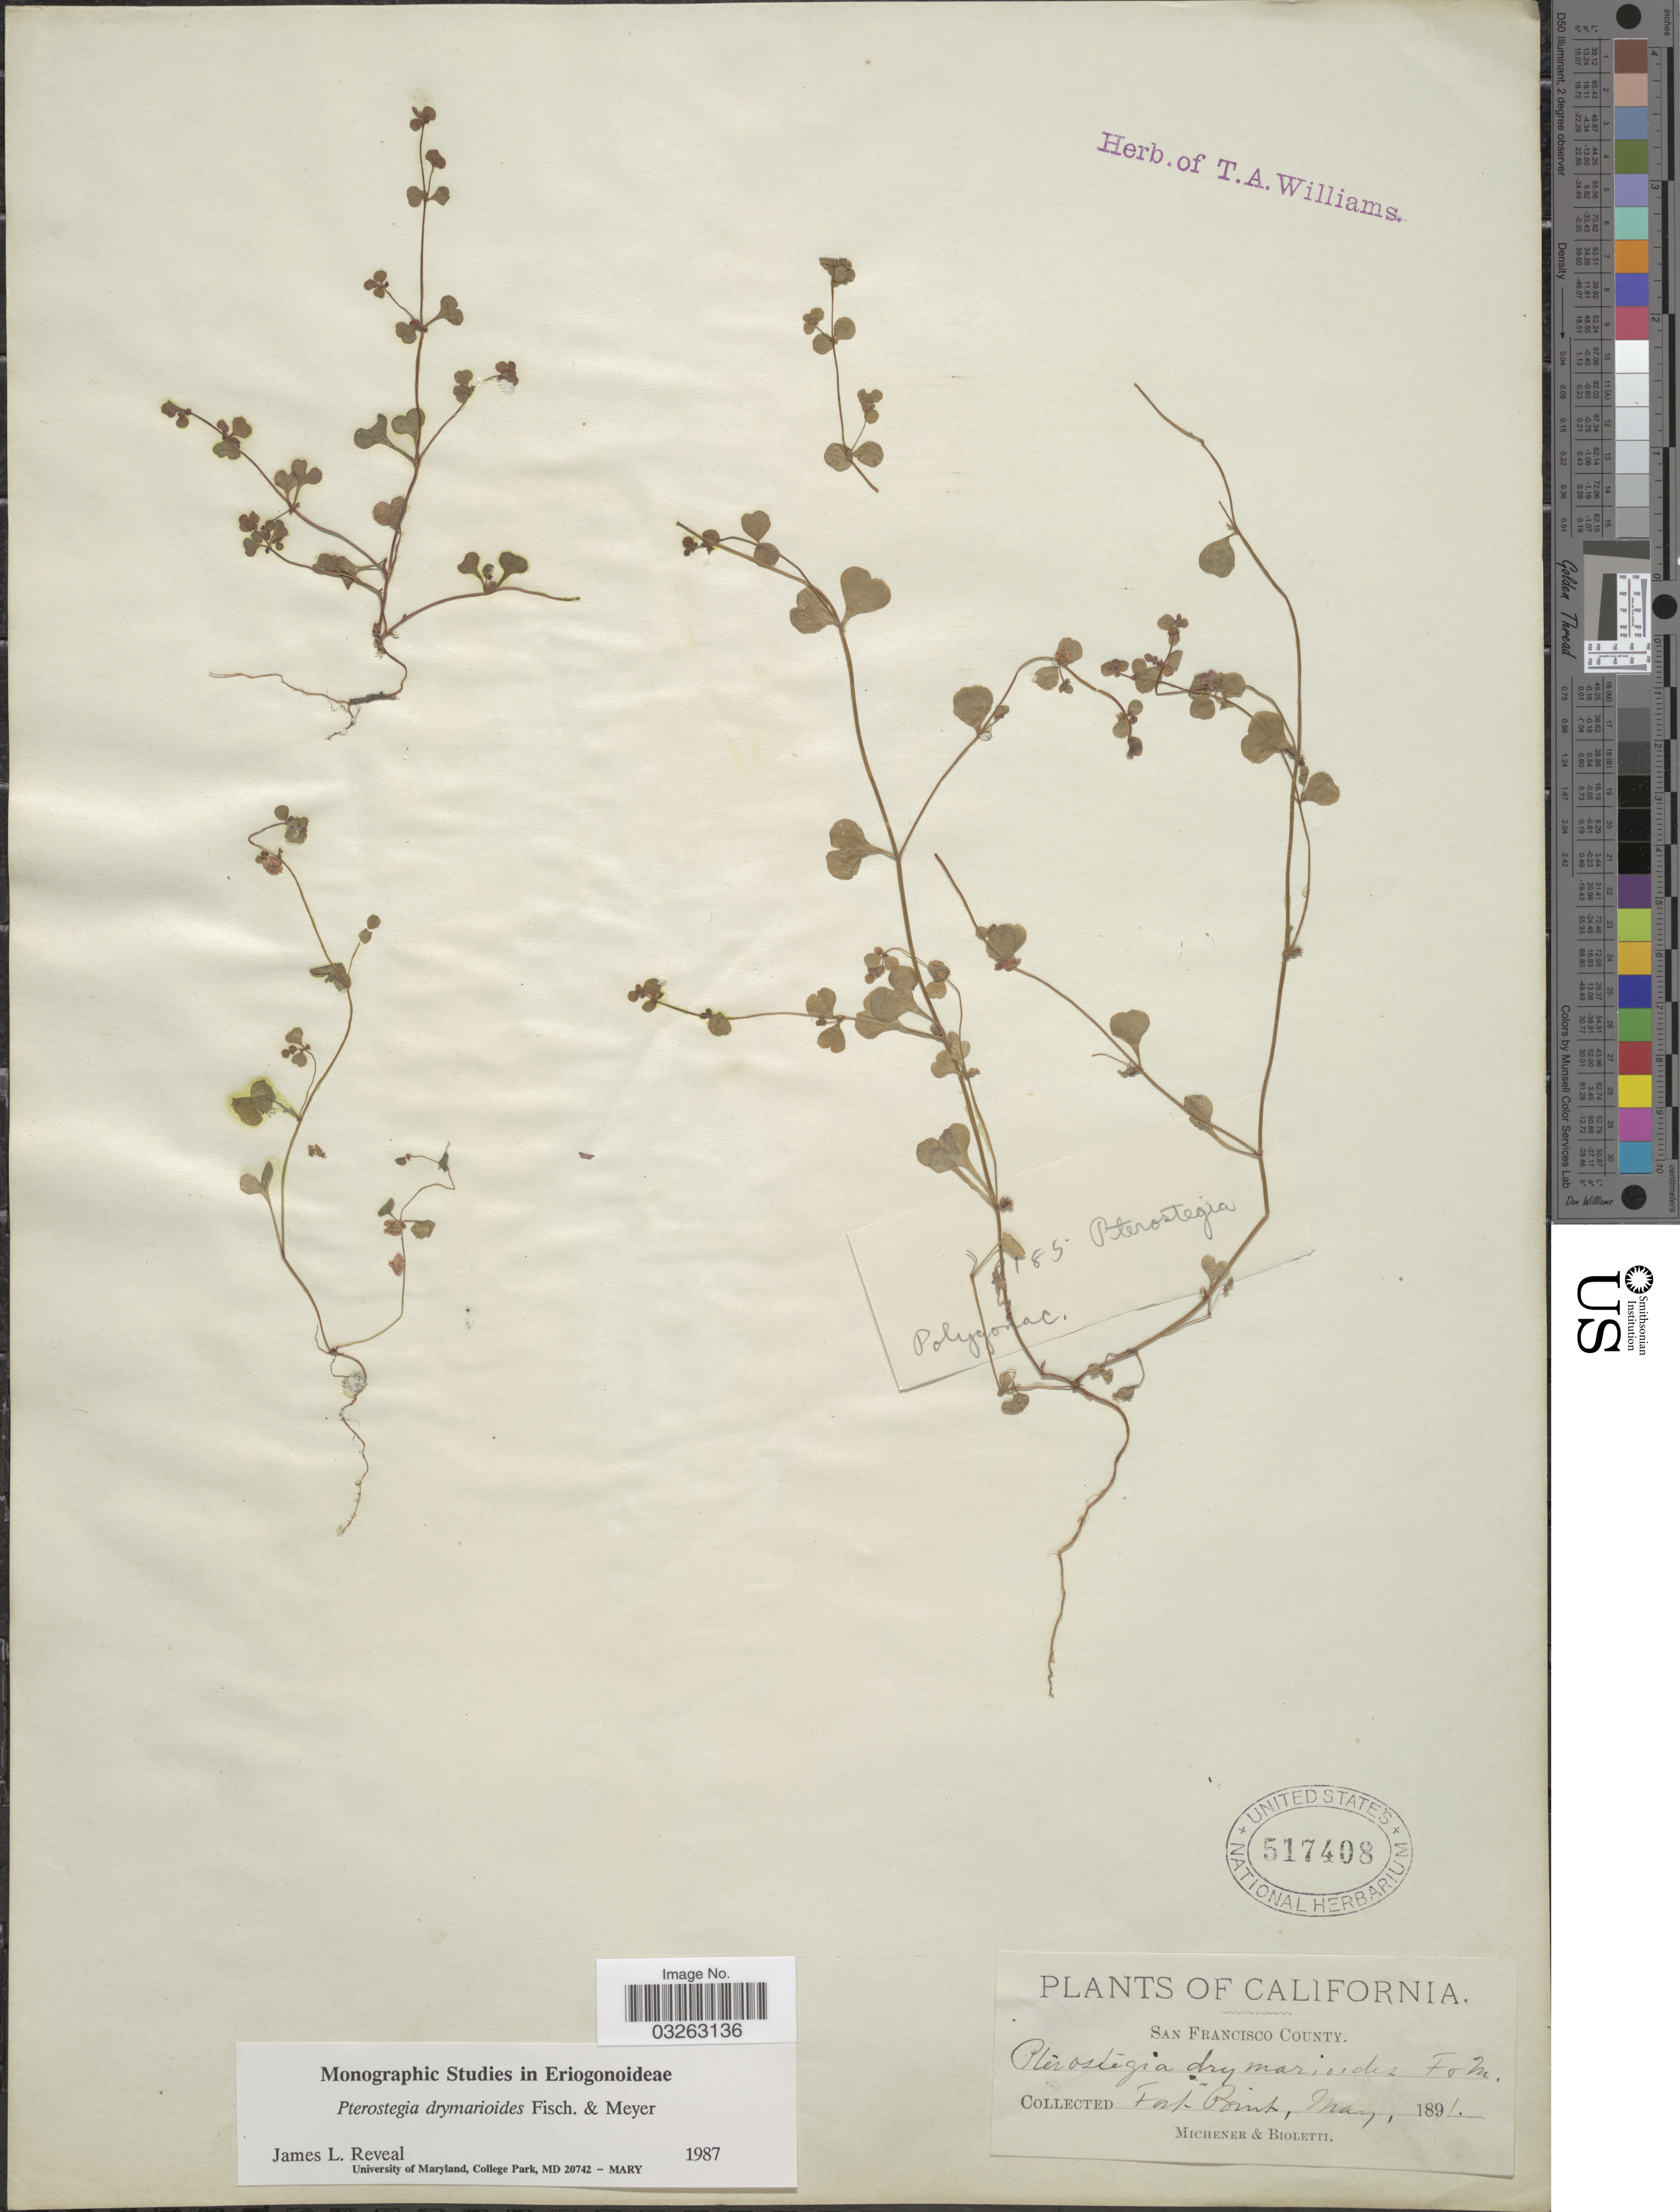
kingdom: Plantae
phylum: Tracheophyta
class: Magnoliopsida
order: Caryophyllales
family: Polygonaceae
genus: Pterostegia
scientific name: Pterostegia drymarioides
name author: Fisch. & C.A. Mey.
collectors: -. Michener & -- Bioletti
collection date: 1891-05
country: United States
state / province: California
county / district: San Francisco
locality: Fort Point, San Francisco County.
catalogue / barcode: US 517408